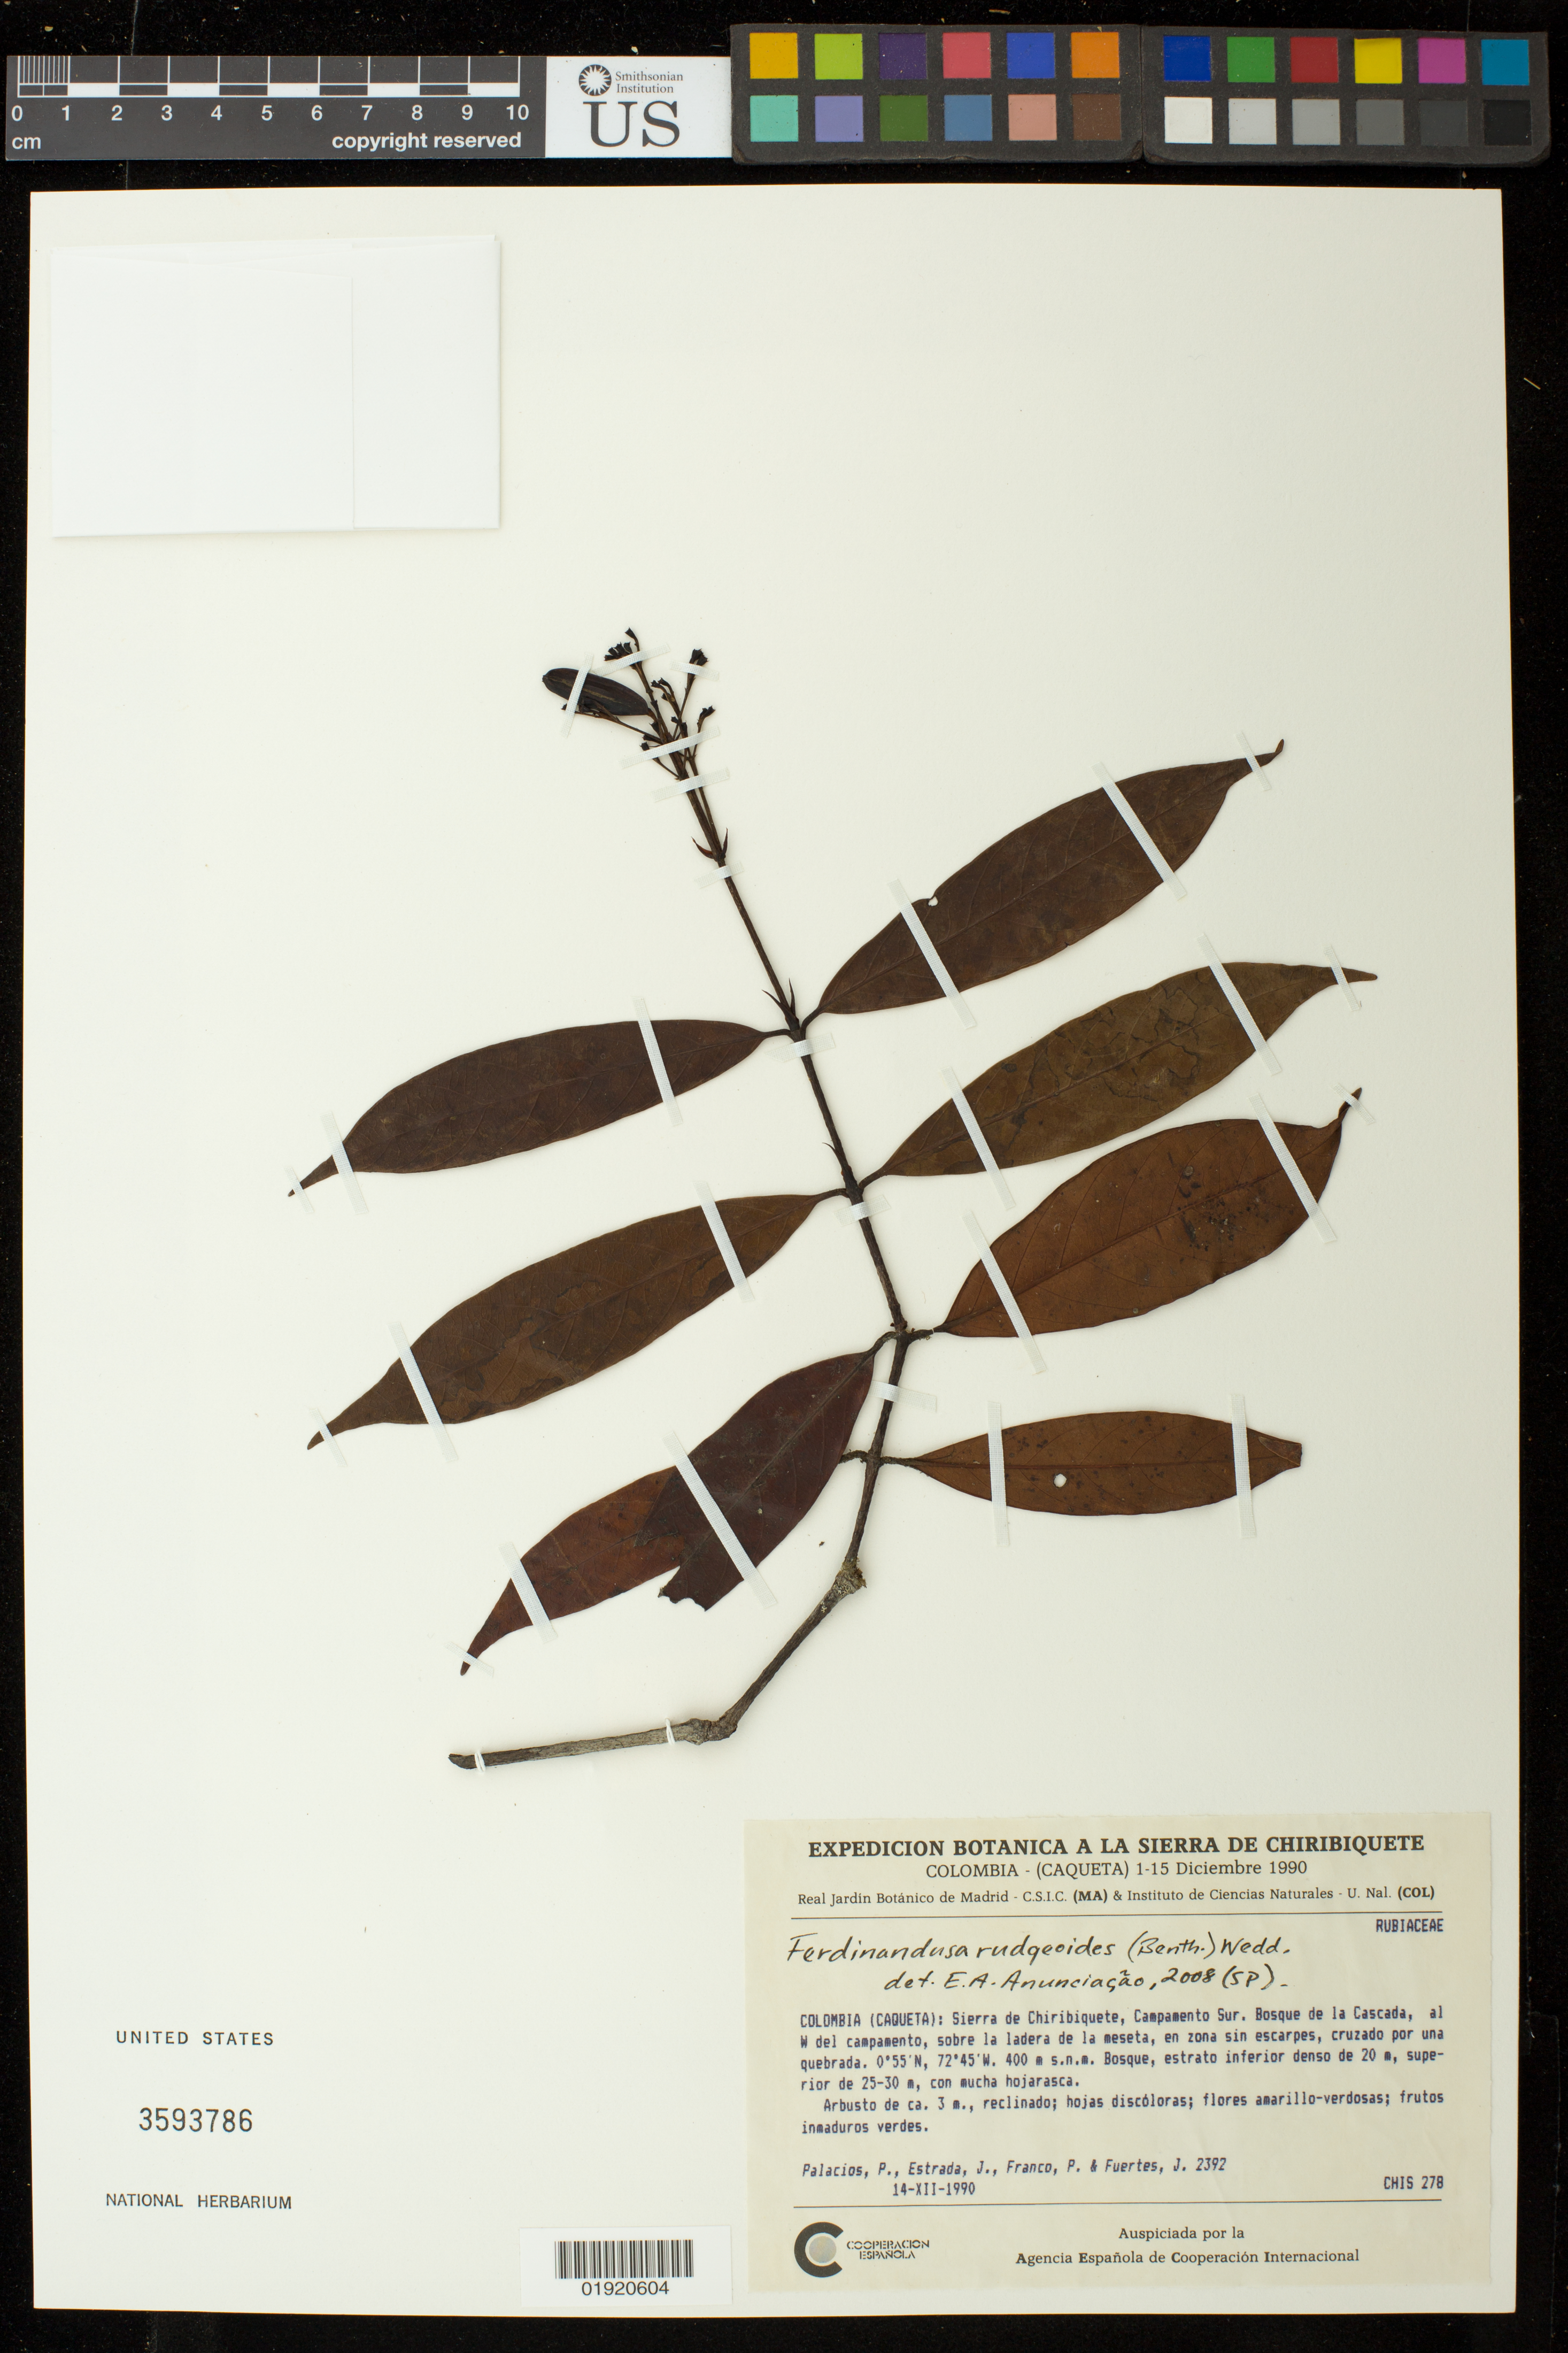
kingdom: Plantae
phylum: Tracheophyta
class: Magnoliopsida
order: Gentianales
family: Rubiaceae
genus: Ferdinandusa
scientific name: Ferdinandusa rudgeoides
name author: (Benth.) Wedd.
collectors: P. Palacios, J. Estrada, P. Franco & J. Fuertes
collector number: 27B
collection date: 1990-12-14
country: Colombia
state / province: Caqueta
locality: Colombia (Caqueta): Sierra de Chiribiquete, Cmpamento Sur. Bosque de la Cascada.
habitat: Al W del campamento, sobre la ladera de la meseta, en zona sin escarpes, cruzado por una quebrada. Bosque, estrato inferior denso de 20 m, superior de 25-30 m, con mucha hojarasca.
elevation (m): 400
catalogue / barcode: US 3593786